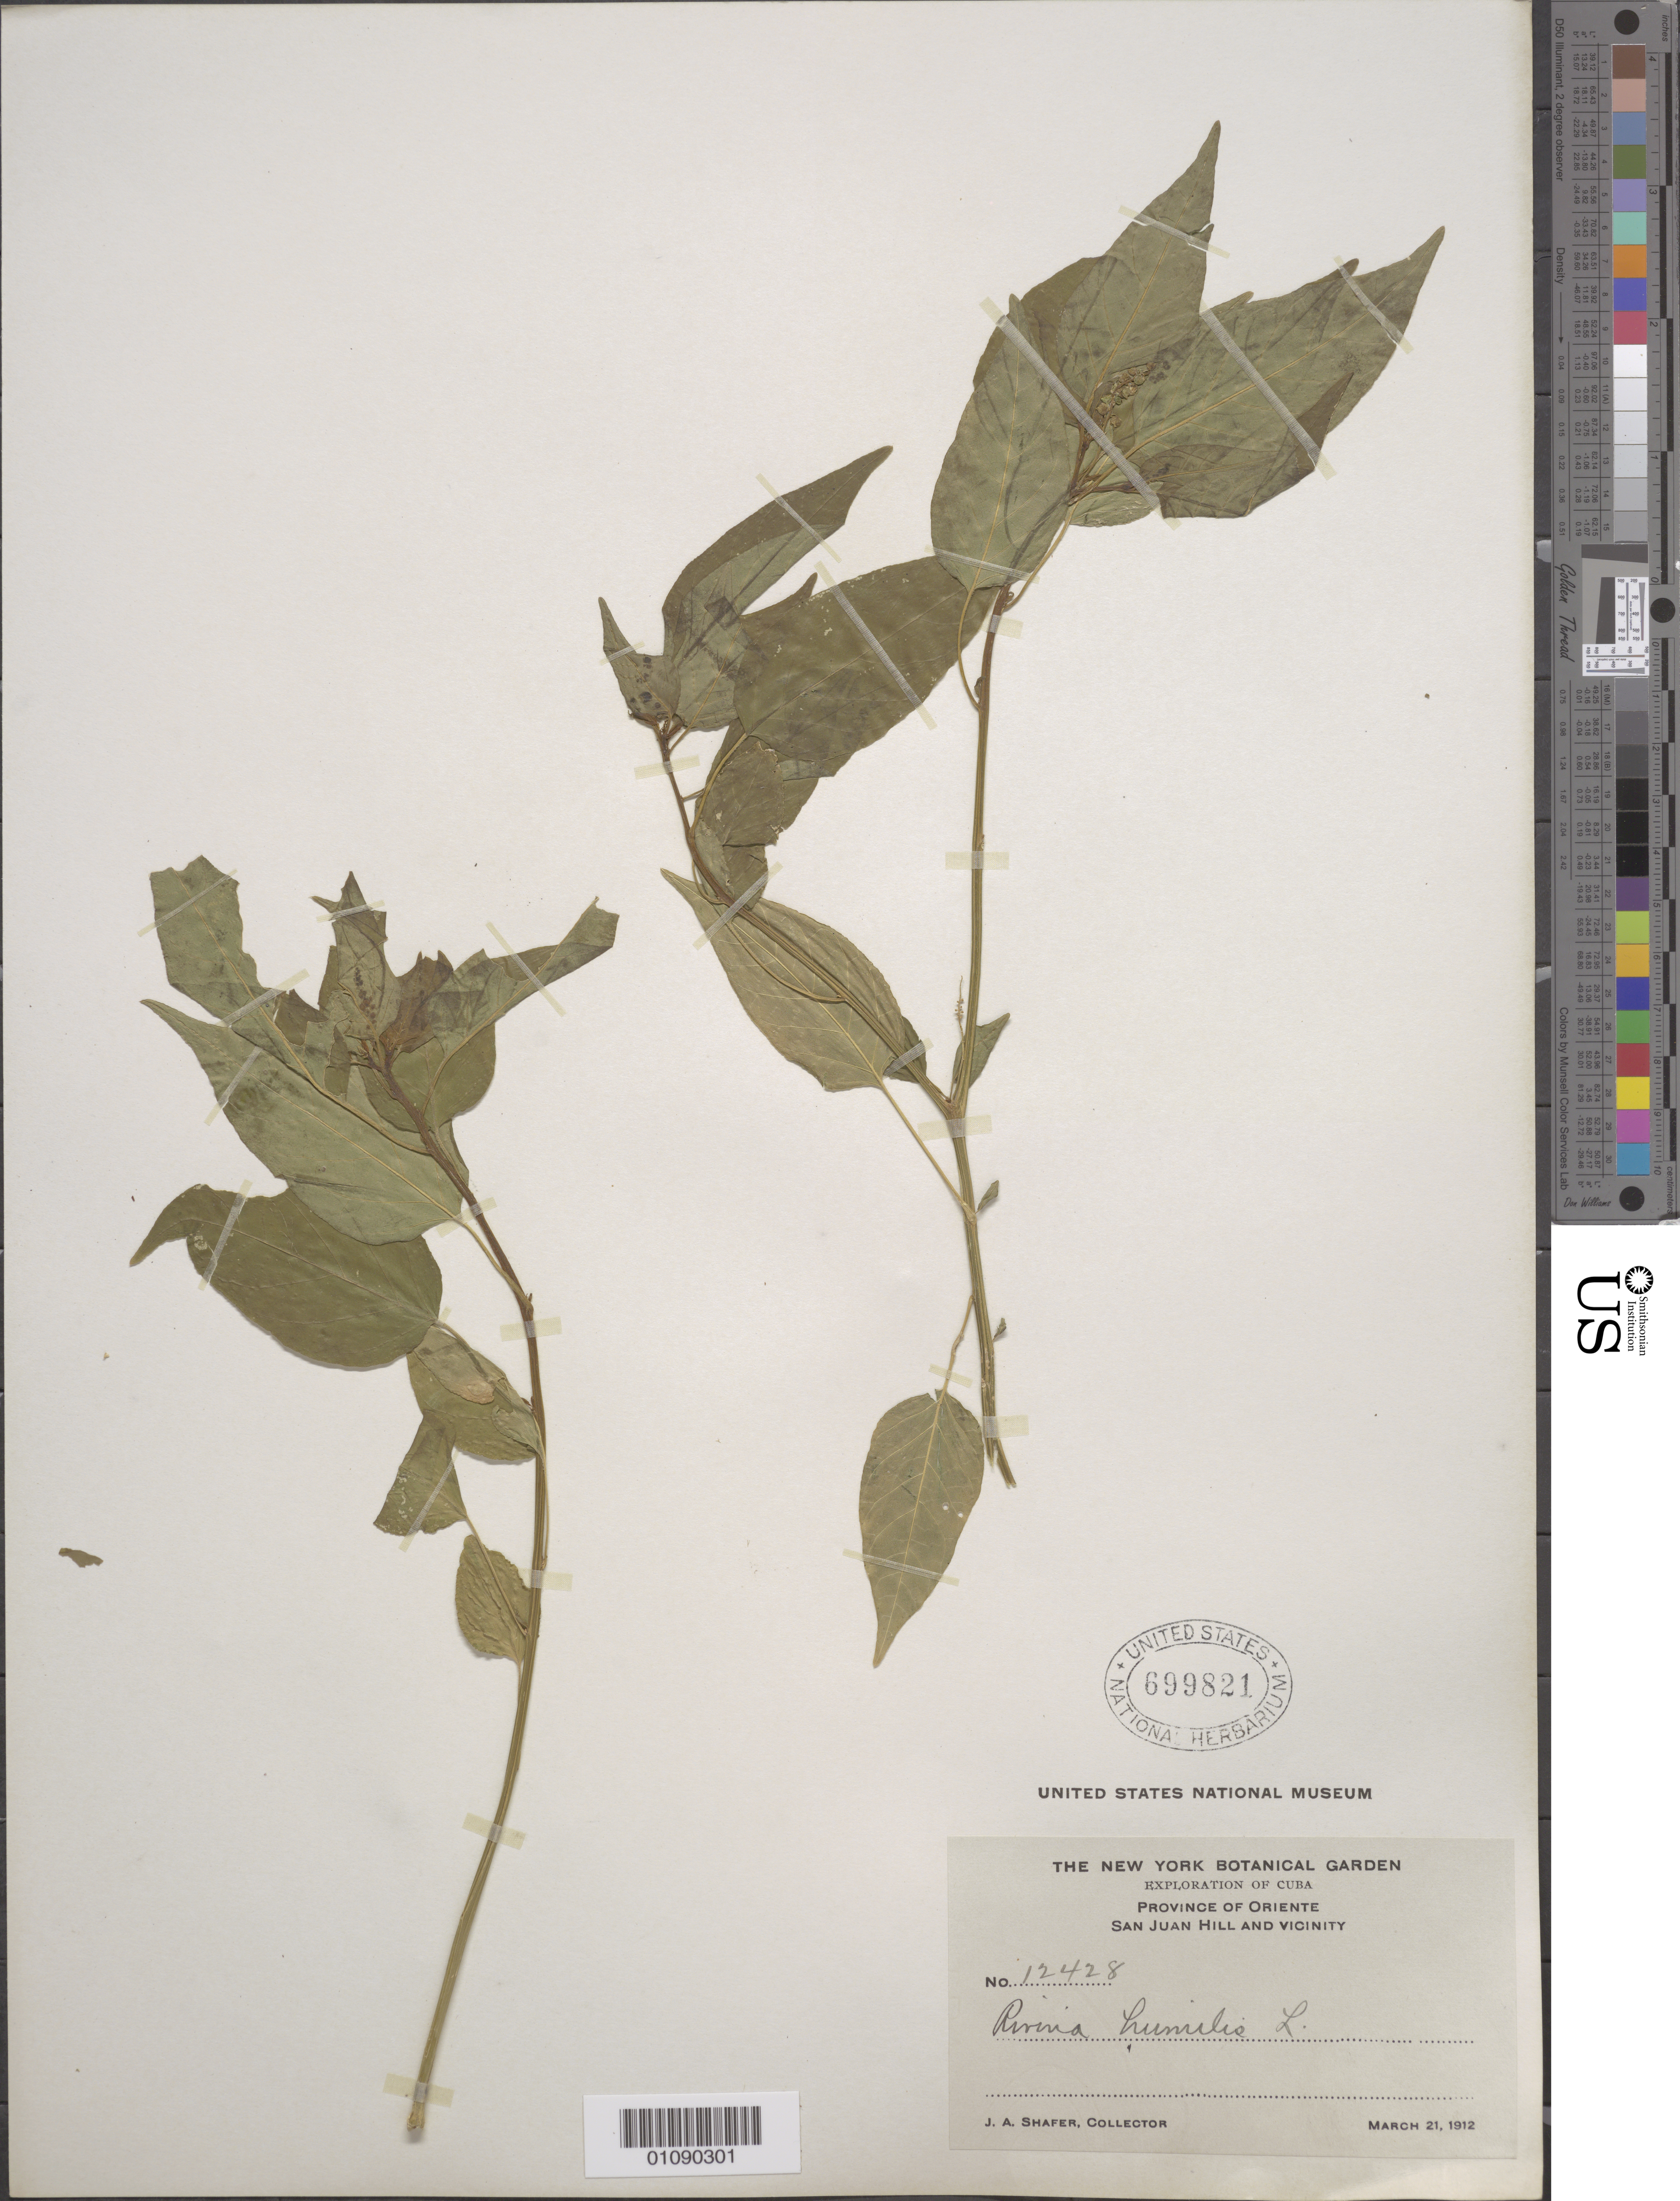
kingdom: Plantae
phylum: Tracheophyta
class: Magnoliopsida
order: Caryophyllales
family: Phytolaccaceae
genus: Rivina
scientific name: Rivina humilis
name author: L.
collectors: J. A. Shafer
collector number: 12428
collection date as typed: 21 Mar 1912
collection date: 1912-03-21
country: Cuba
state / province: Santiago de Cuba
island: Cuba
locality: Province of Oriente, San Juan Hill and vicinity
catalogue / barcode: US 699821